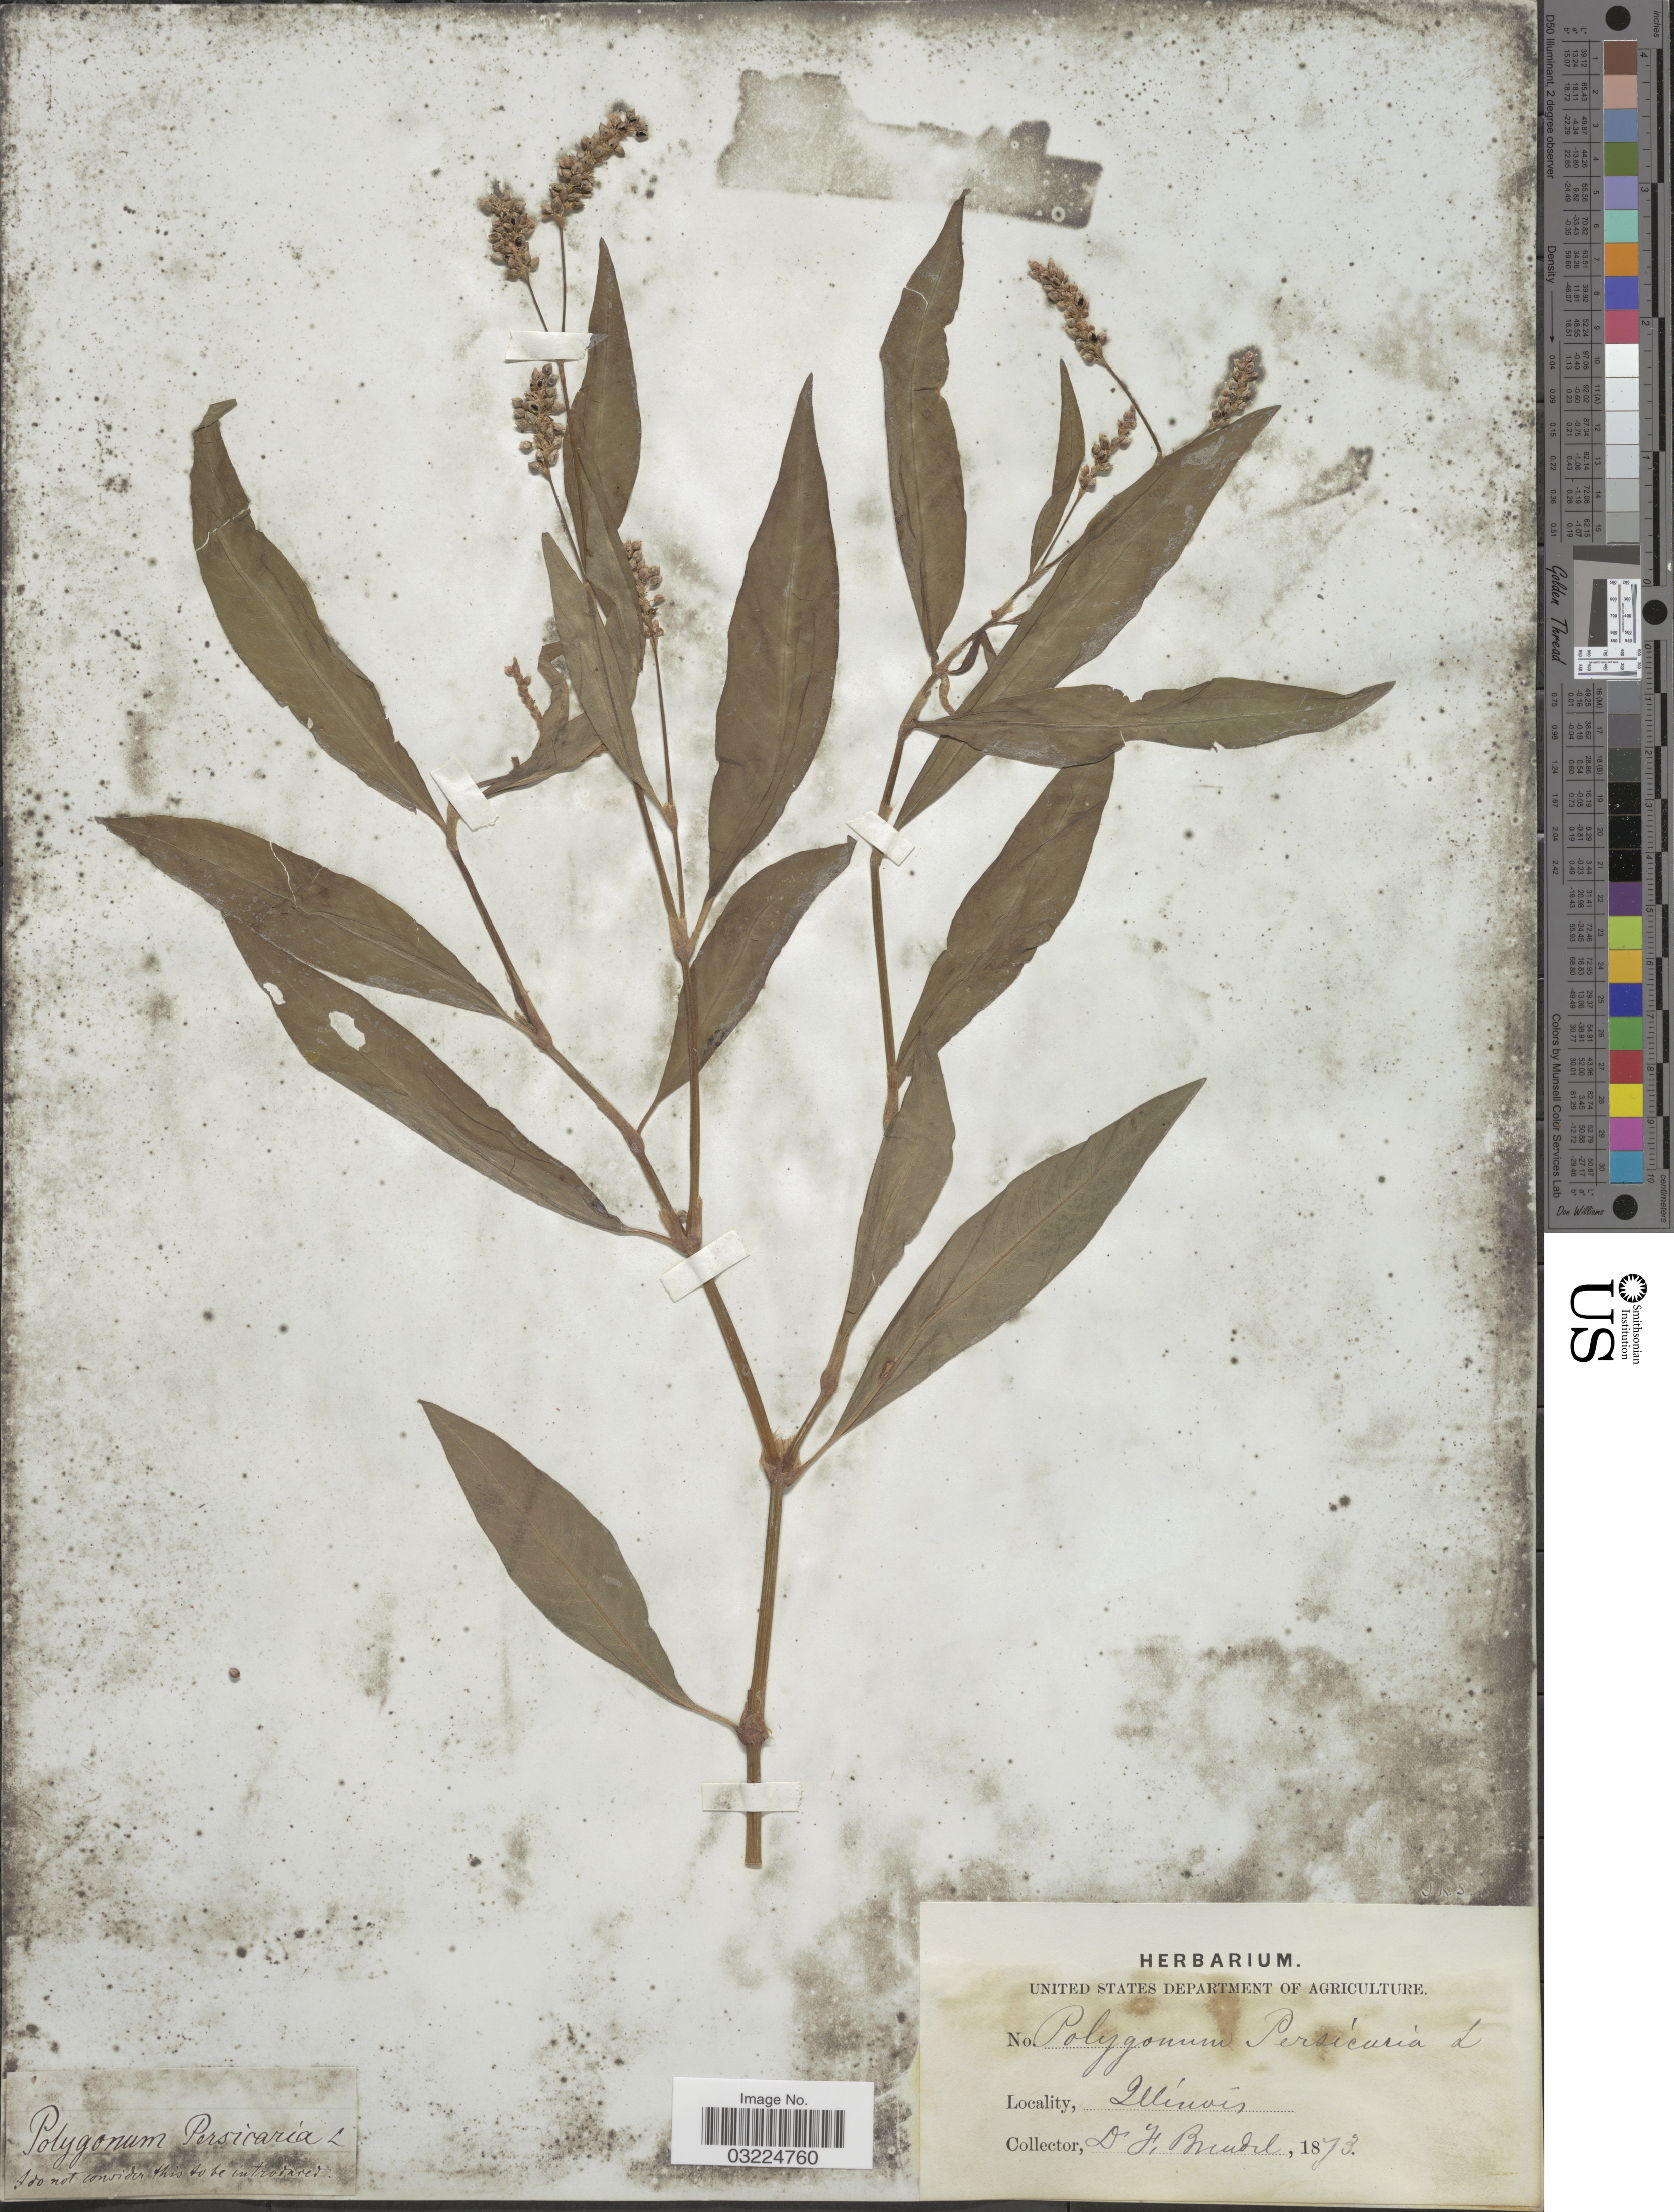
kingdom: Plantae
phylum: Tracheophyta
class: Magnoliopsida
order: Caryophyllales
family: Polygonaceae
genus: Persicaria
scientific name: Persicaria maculosa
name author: S.F. Gray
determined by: Atha, D. E.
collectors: F. Brendel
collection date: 1873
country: United States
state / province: Illinois